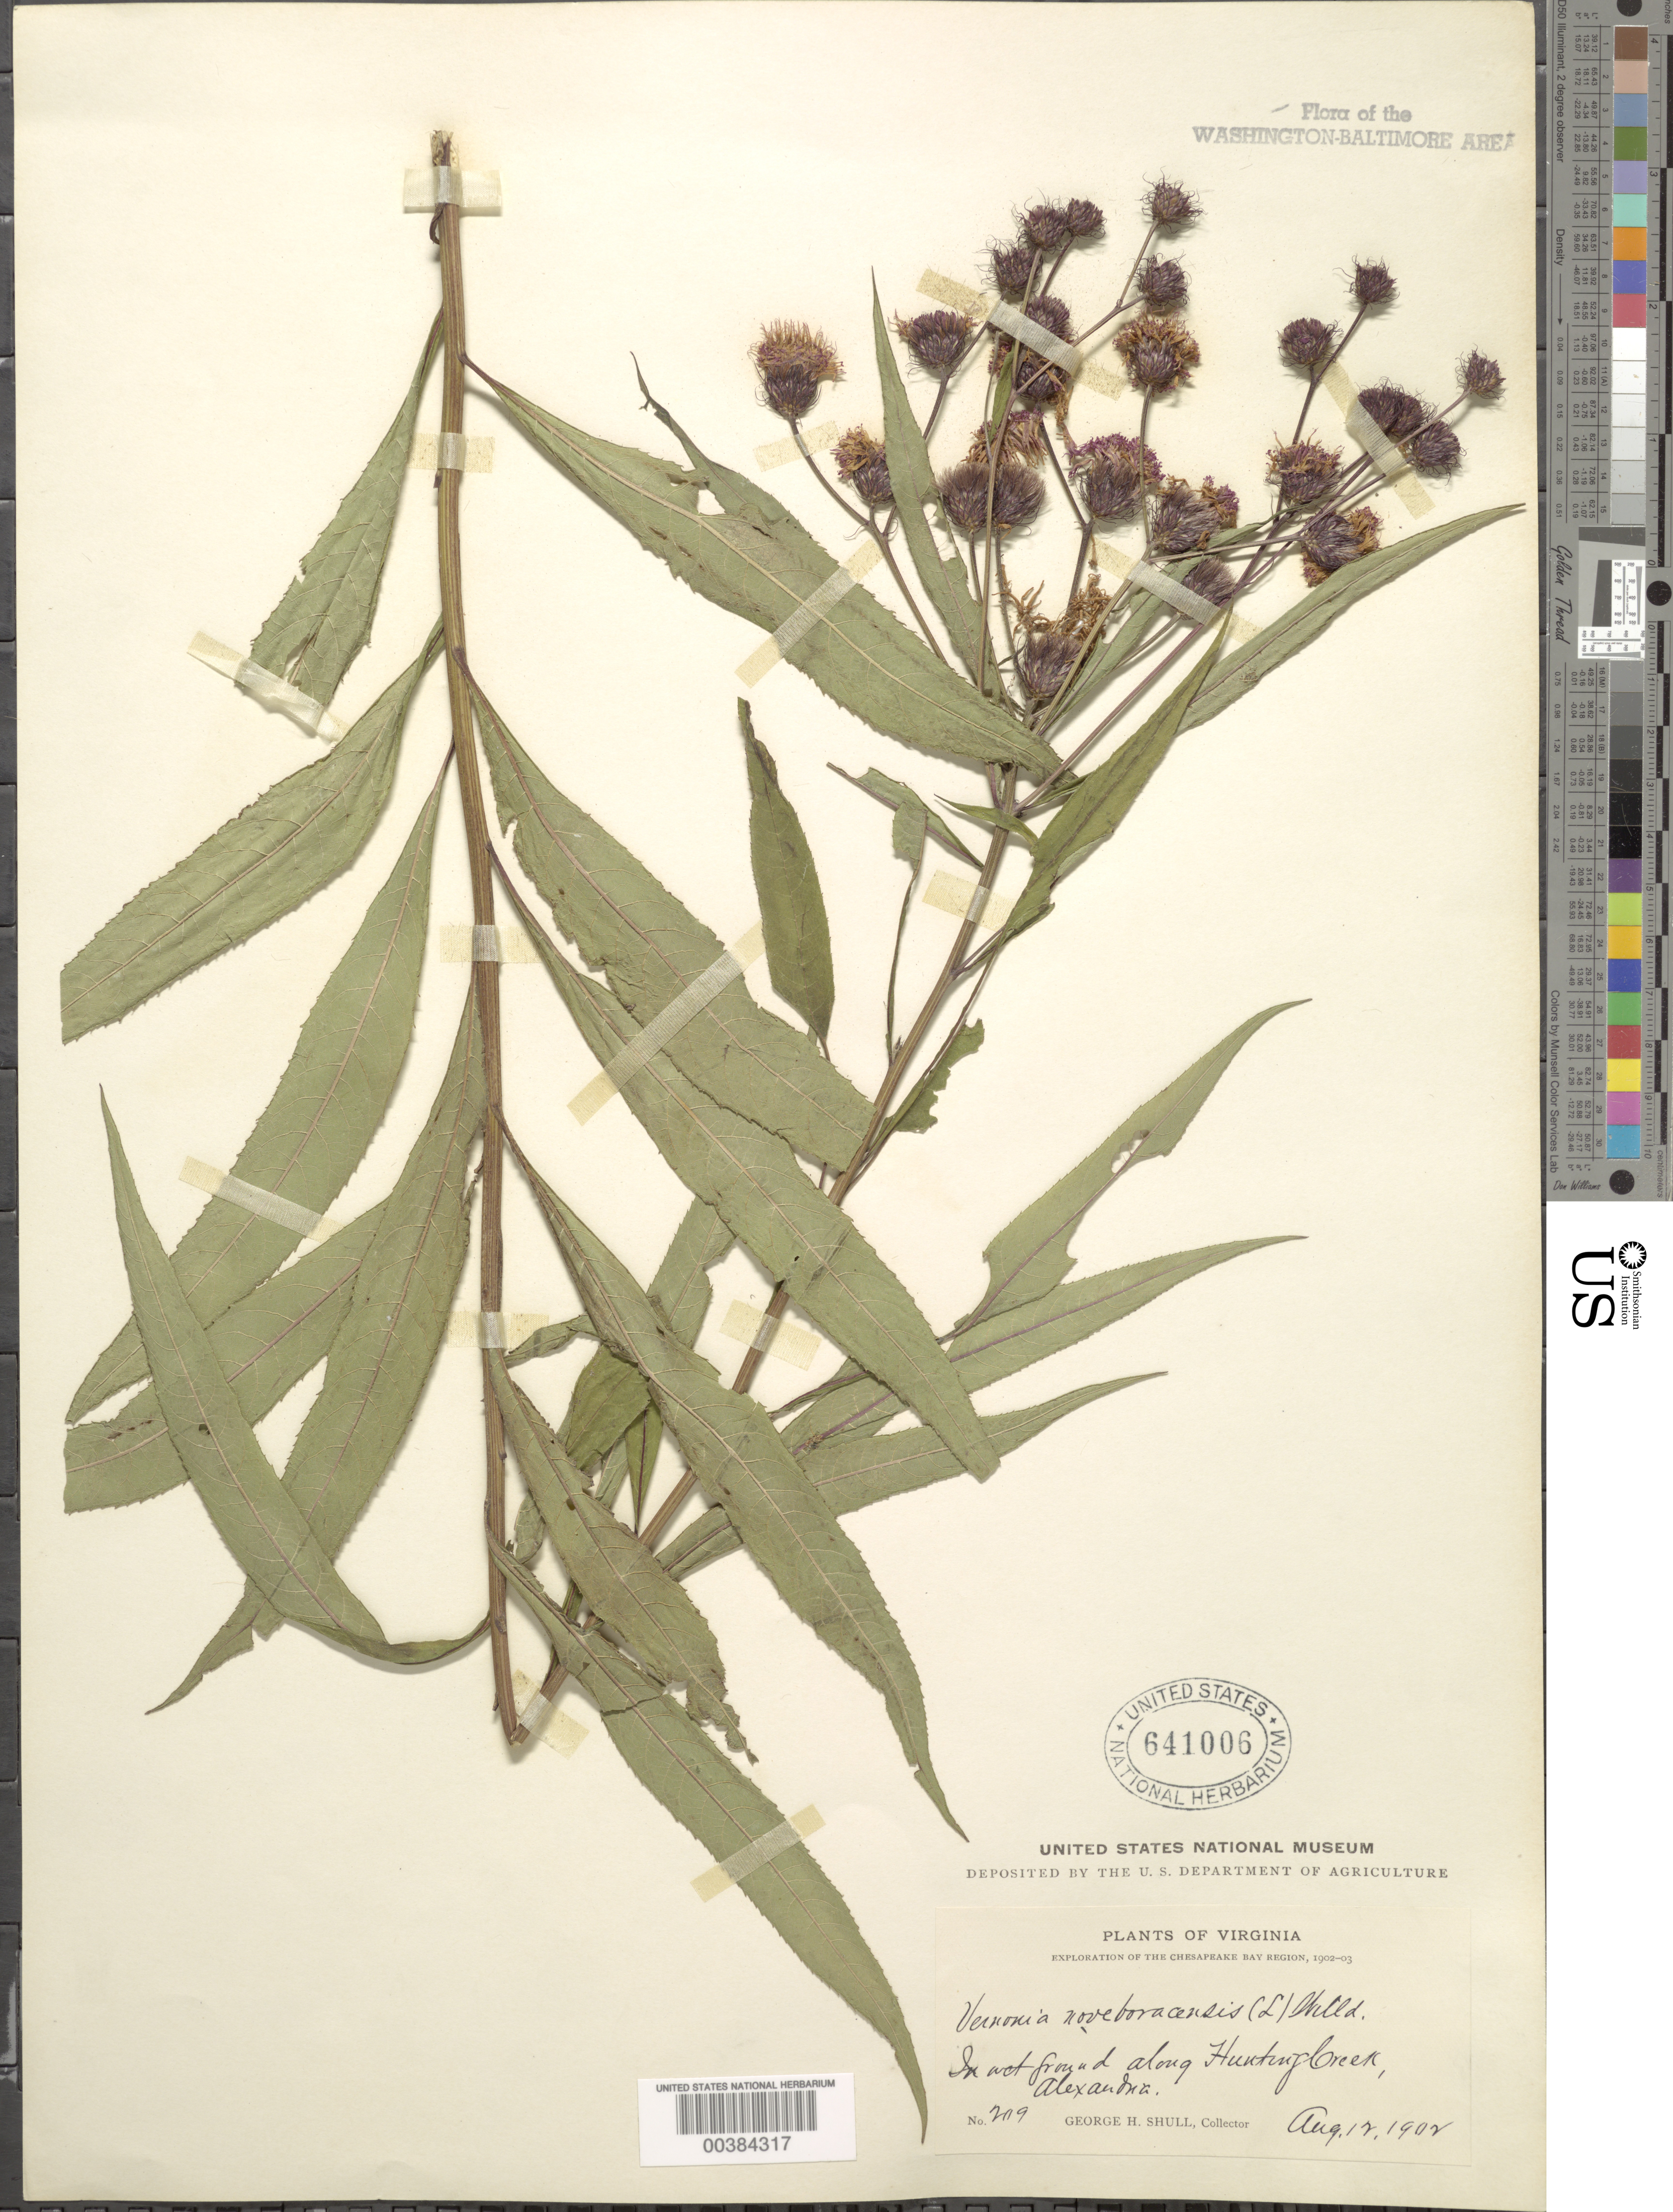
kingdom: Plantae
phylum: Tracheophyta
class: Magnoliopsida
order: Asterales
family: Asteraceae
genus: Vernonia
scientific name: Vernonia noveboracensis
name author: (L.) Michx.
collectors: G. H. Shull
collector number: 209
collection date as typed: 17 Aug 1902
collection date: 1902-08-17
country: United States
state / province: Virginia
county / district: Fairfax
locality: Along Hunting Creek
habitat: In wet ground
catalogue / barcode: US 641006